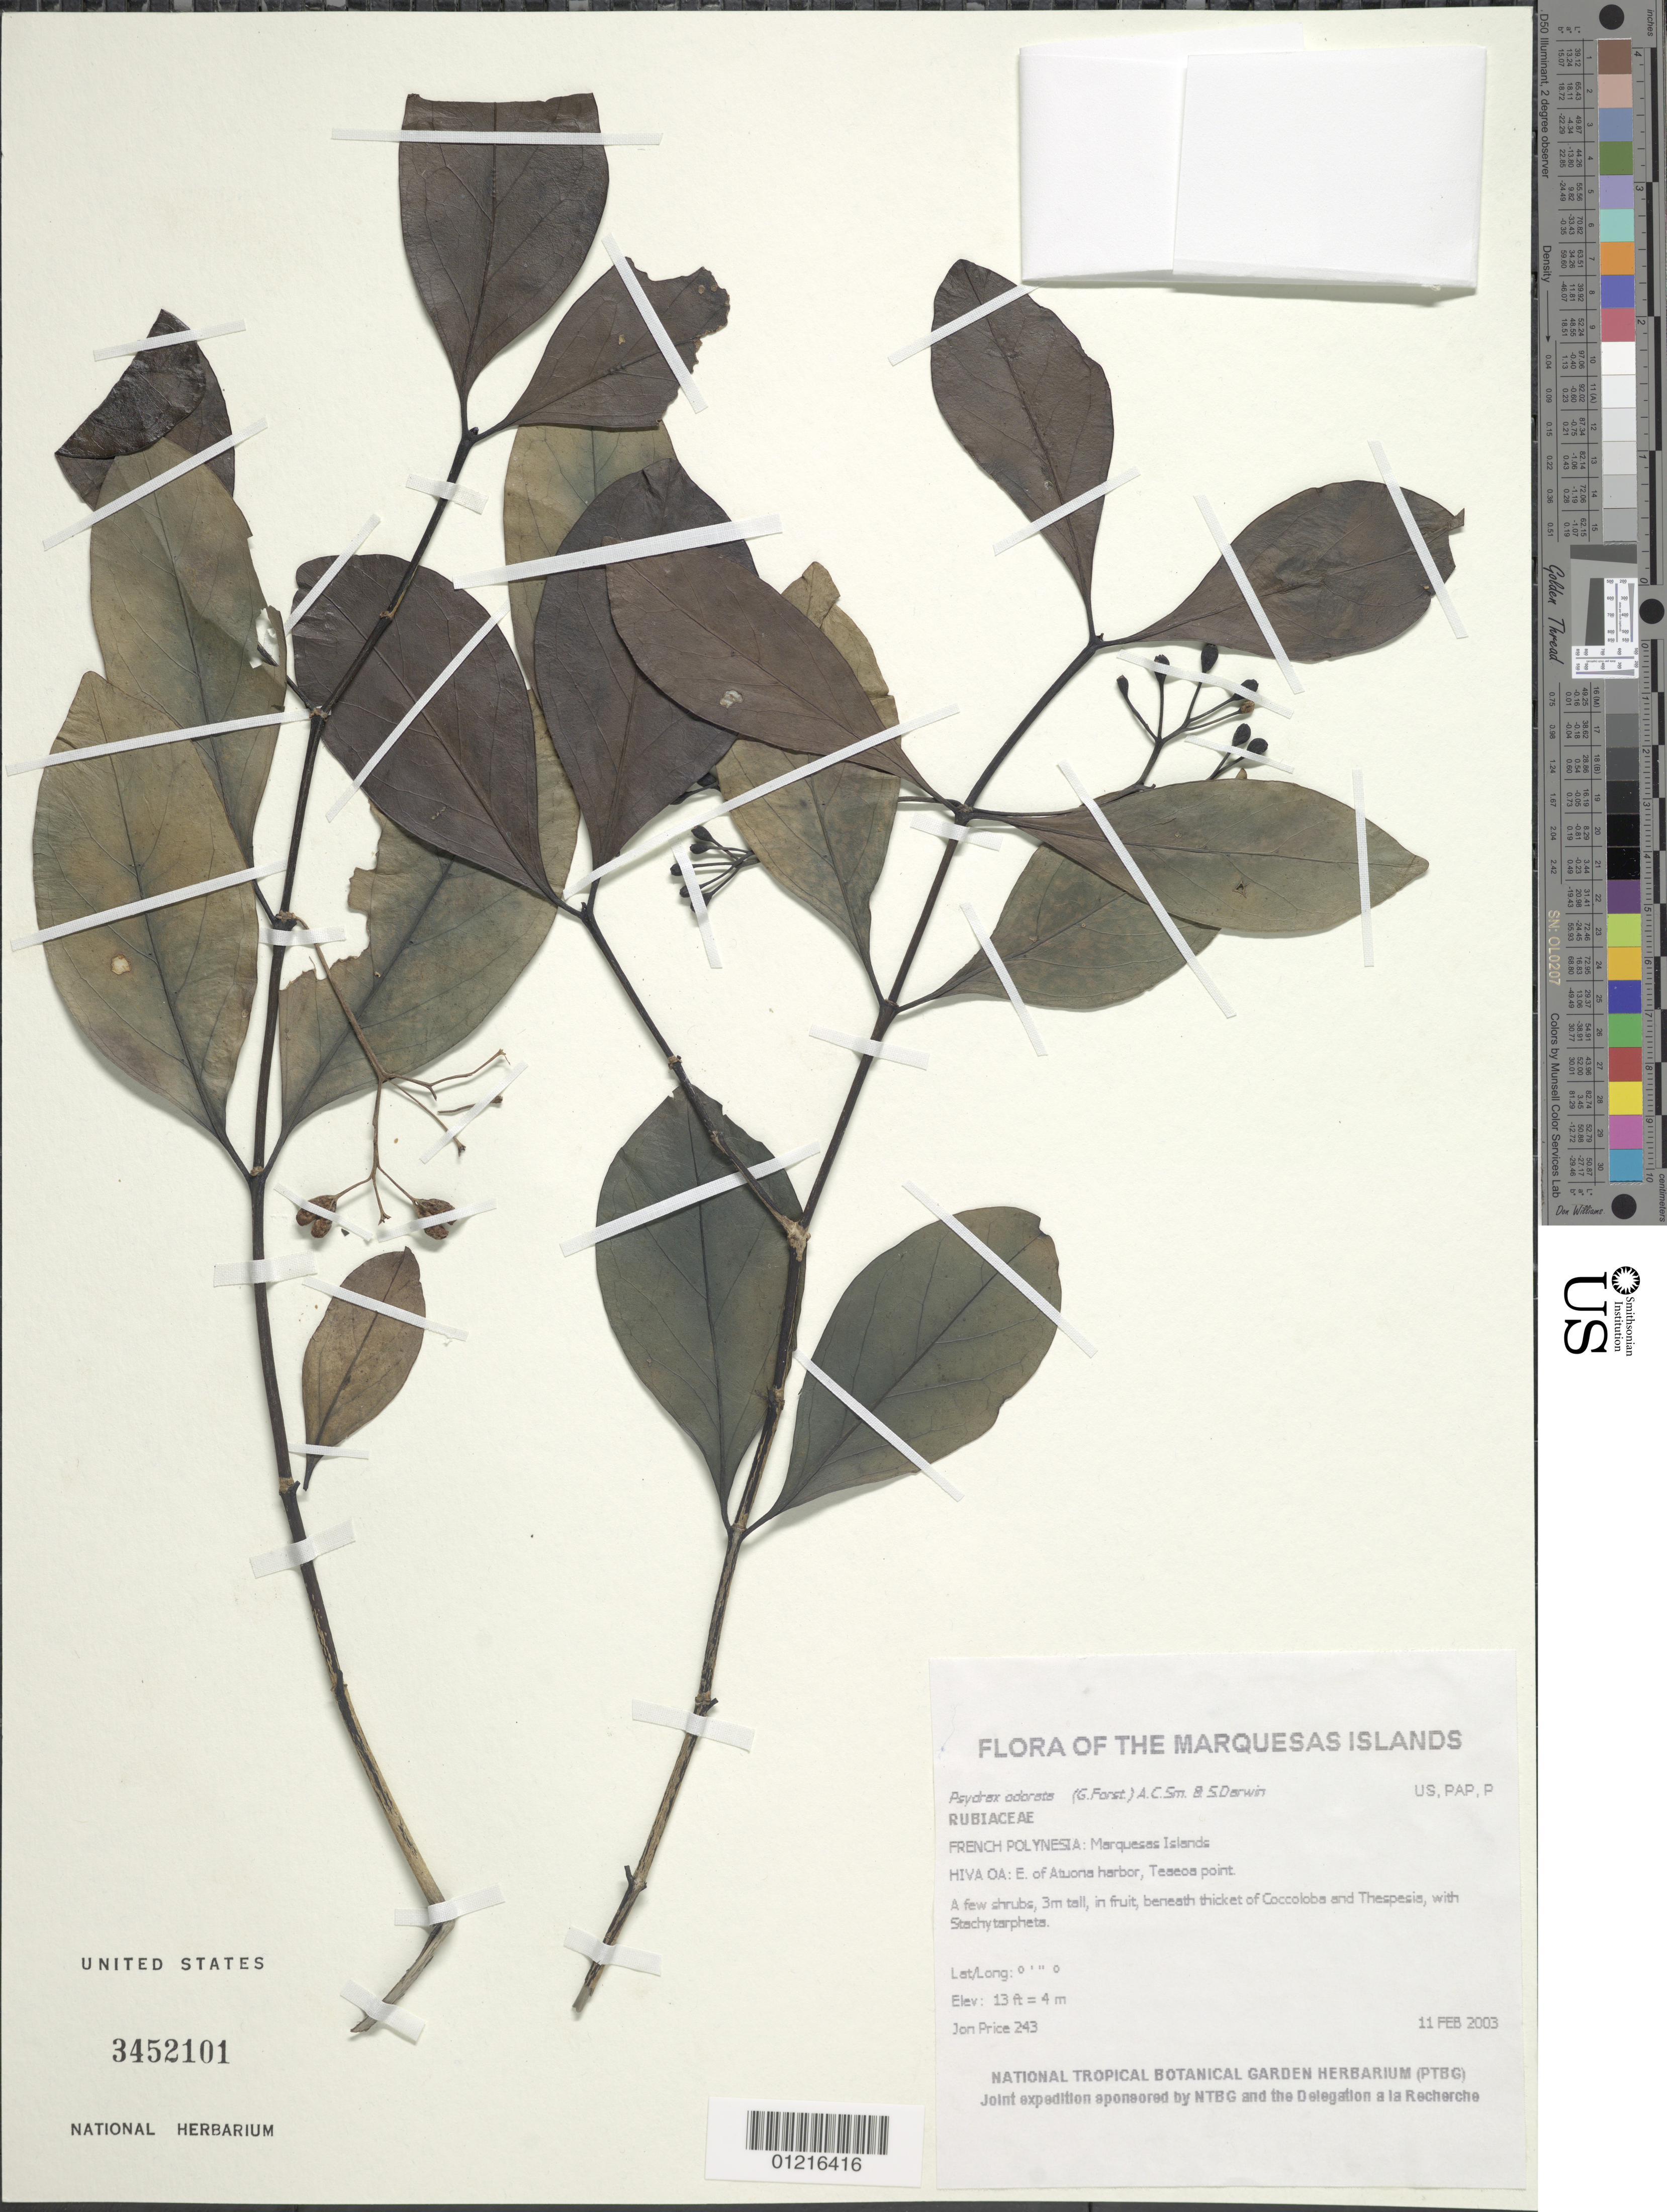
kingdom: Plantae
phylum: Tracheophyta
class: Magnoliopsida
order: Gentianales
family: Rubiaceae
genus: Psydrax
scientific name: Psydrax odorata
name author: (G. Forst.) A.C. Sm. & S.P. Darwin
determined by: Lorence, David H., (PTBG), National Tropical Botanical Garden (UNITED STATES)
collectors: J. Price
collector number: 243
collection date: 2003-02-11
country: French Polynesia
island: Hiva Oa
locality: E. of Atuona harbor, Teaeoa point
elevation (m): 4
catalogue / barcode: US 3452101